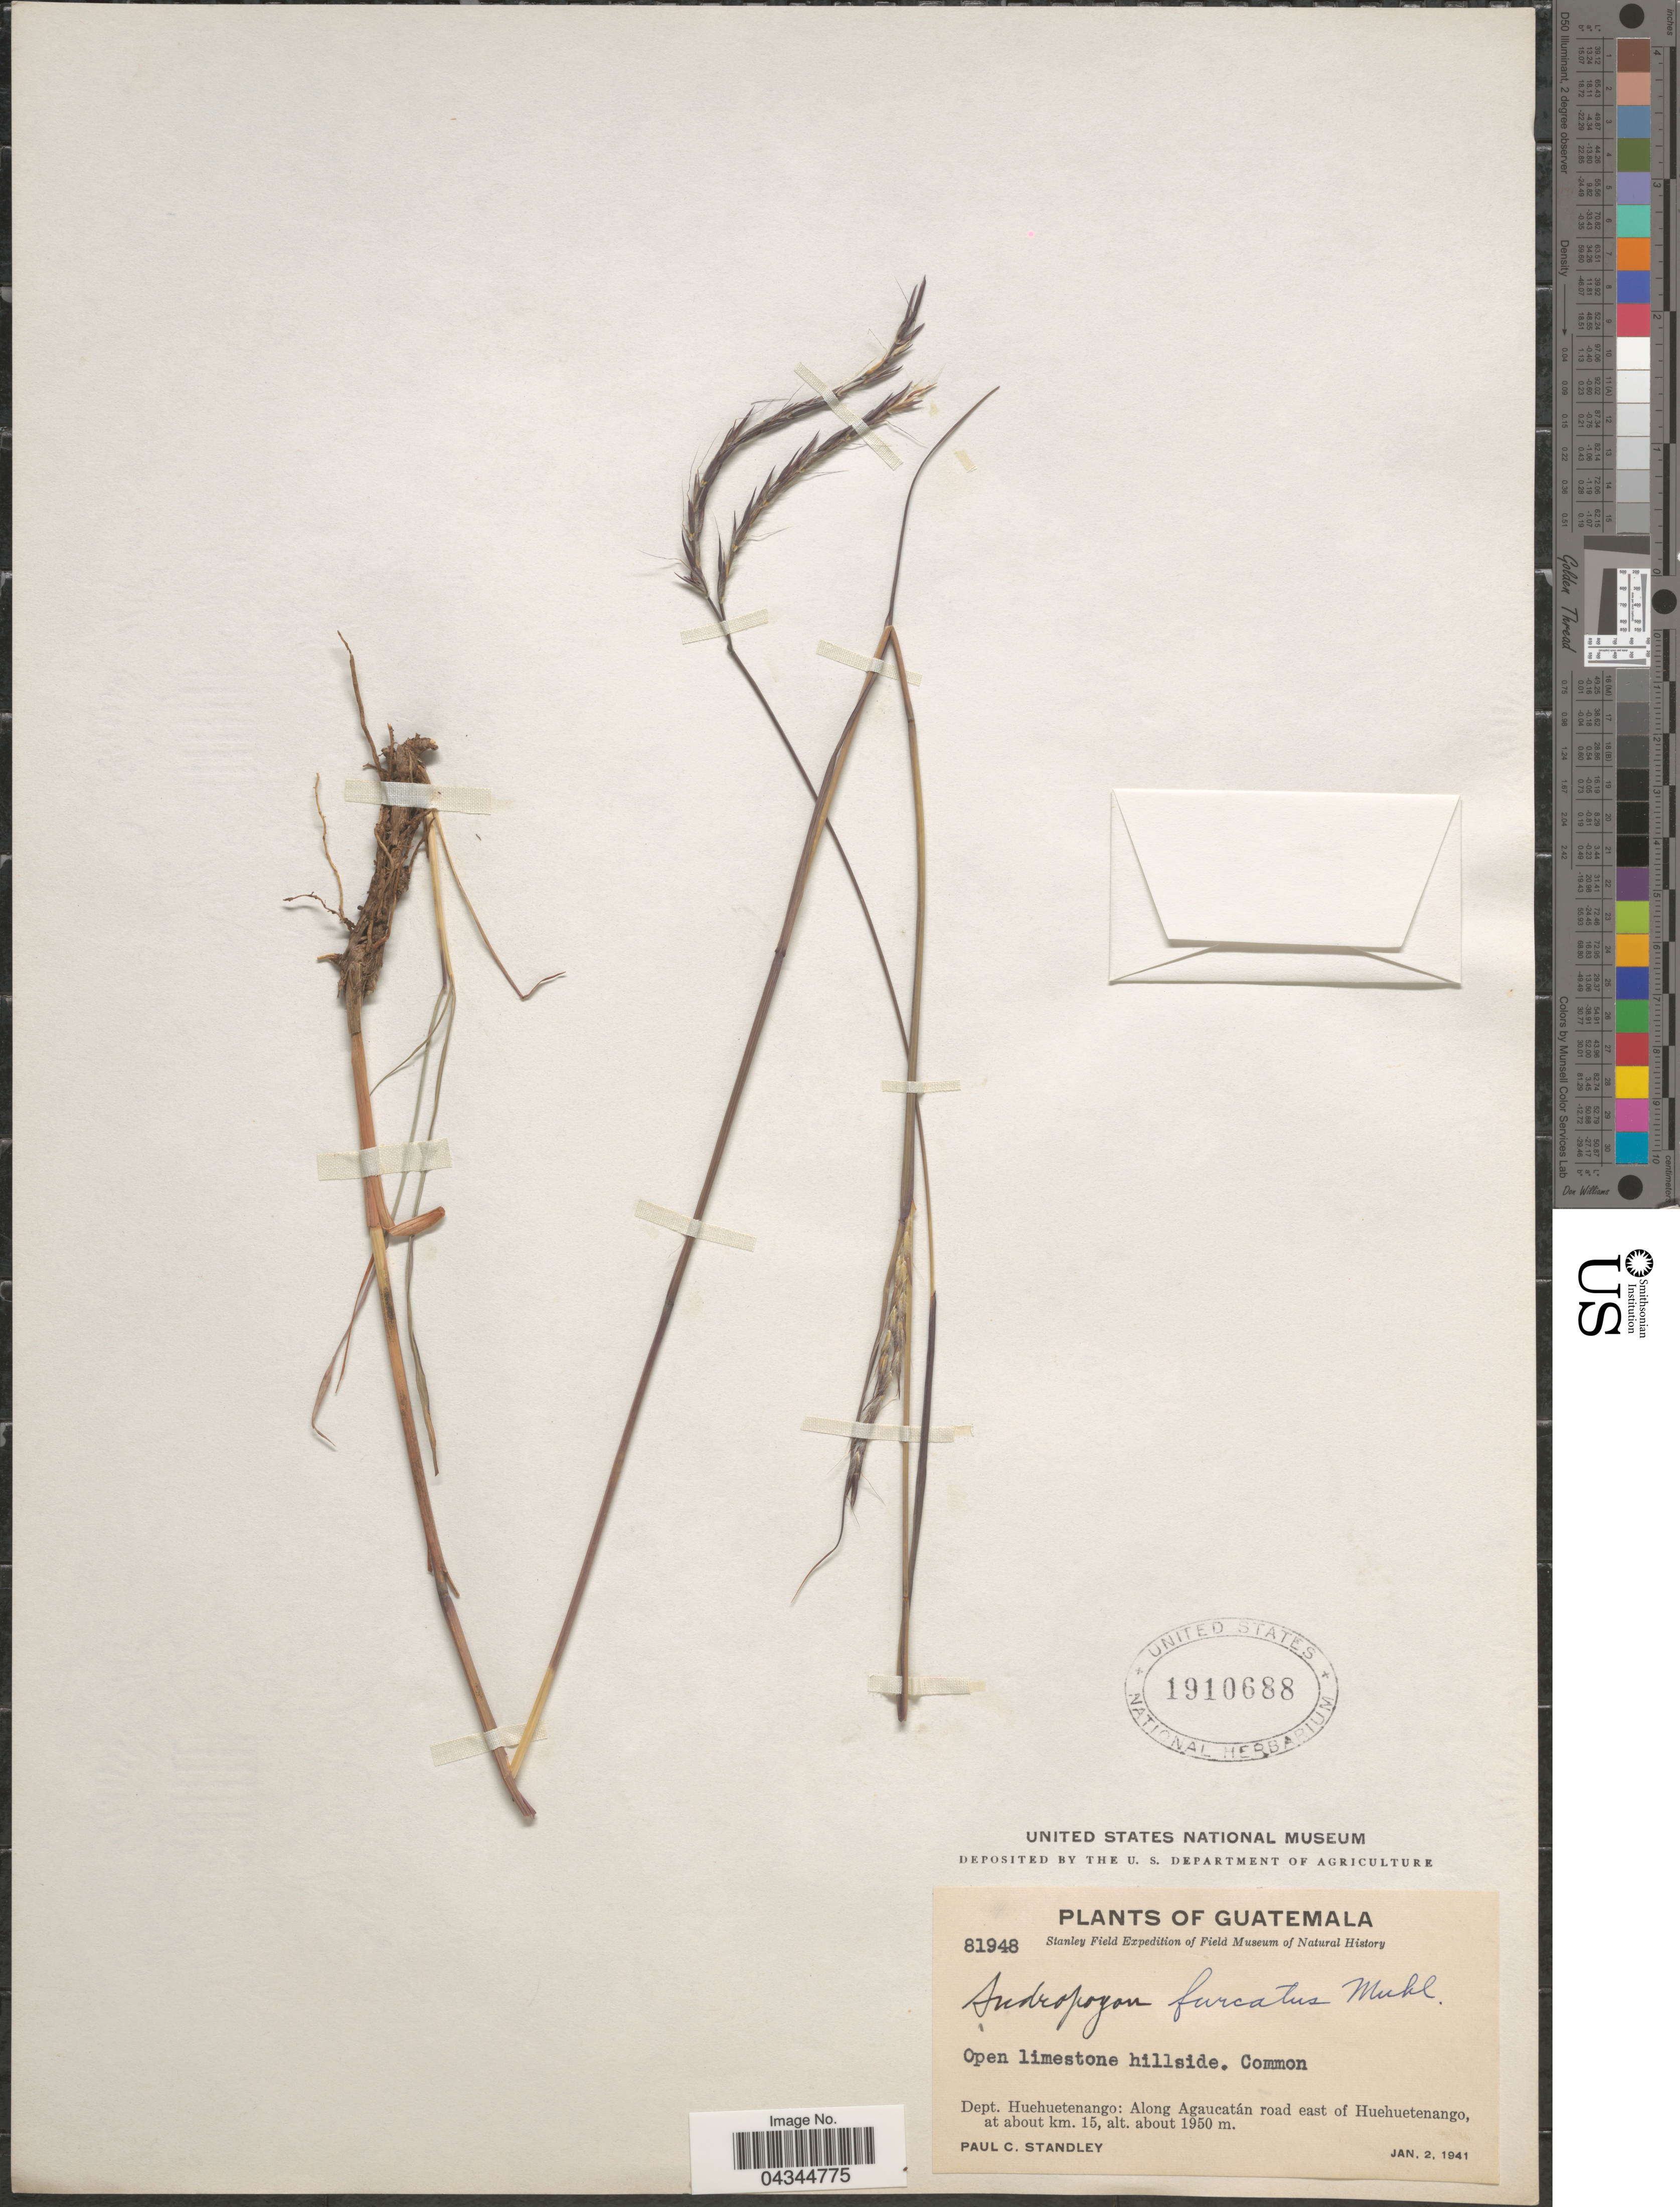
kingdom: Plantae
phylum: Tracheophyta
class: Liliopsida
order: Poales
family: Poaceae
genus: Andropogon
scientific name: Andropogon gerardii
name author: Vitman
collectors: P. C. Standley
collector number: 81948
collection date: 1941-01-02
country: Guatemala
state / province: Huehuetenango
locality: Stanley Field Expedition. Open limestone hillside. Common. Dept. Huehuetenango: Along Agaucatán road east of Huehuetenango, at about km. 15.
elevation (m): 1950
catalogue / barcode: US 1910688